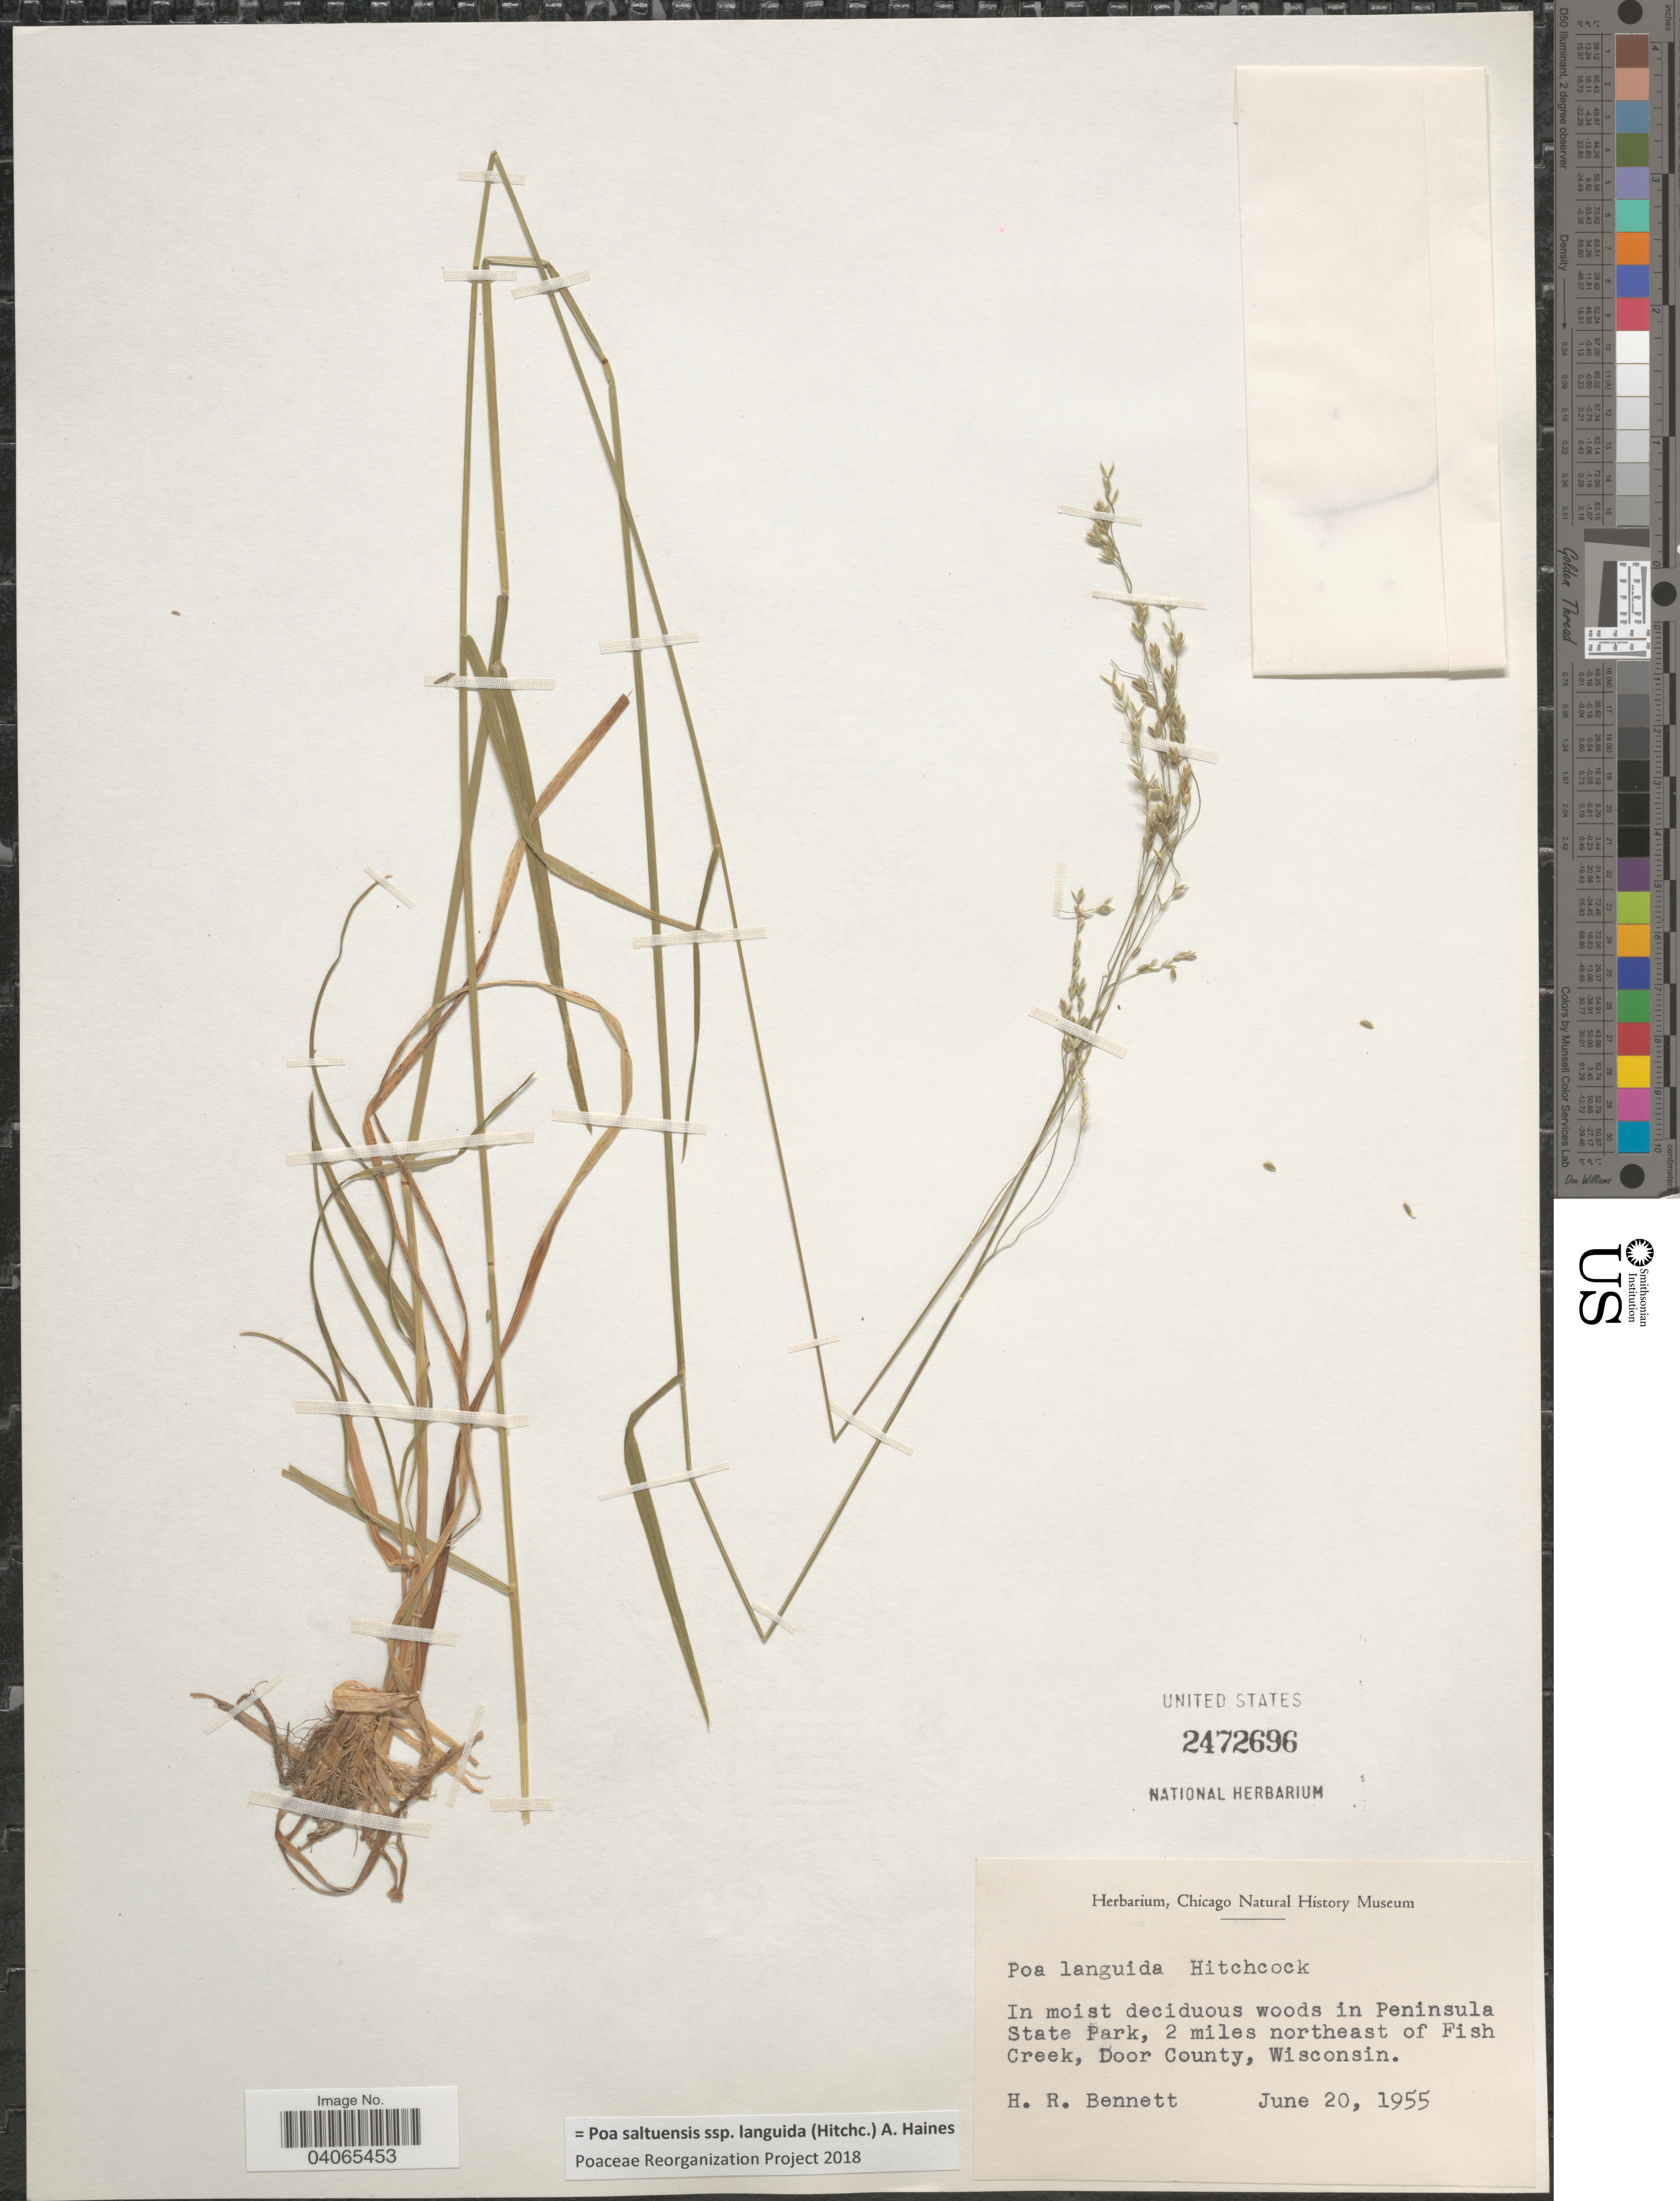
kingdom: Plantae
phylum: Tracheophyta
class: Liliopsida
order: Poales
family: Poaceae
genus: Poa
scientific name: Poa saltuensis subsp. languida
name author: (Hitchc.) A. Haines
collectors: H. R. Bennett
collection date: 1955-06-20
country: United States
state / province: Wisconsin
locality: In moist deciduous woods in Peninsula State Park, 2 miles northeast of Fish Creek, Door County.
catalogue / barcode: US 2472696